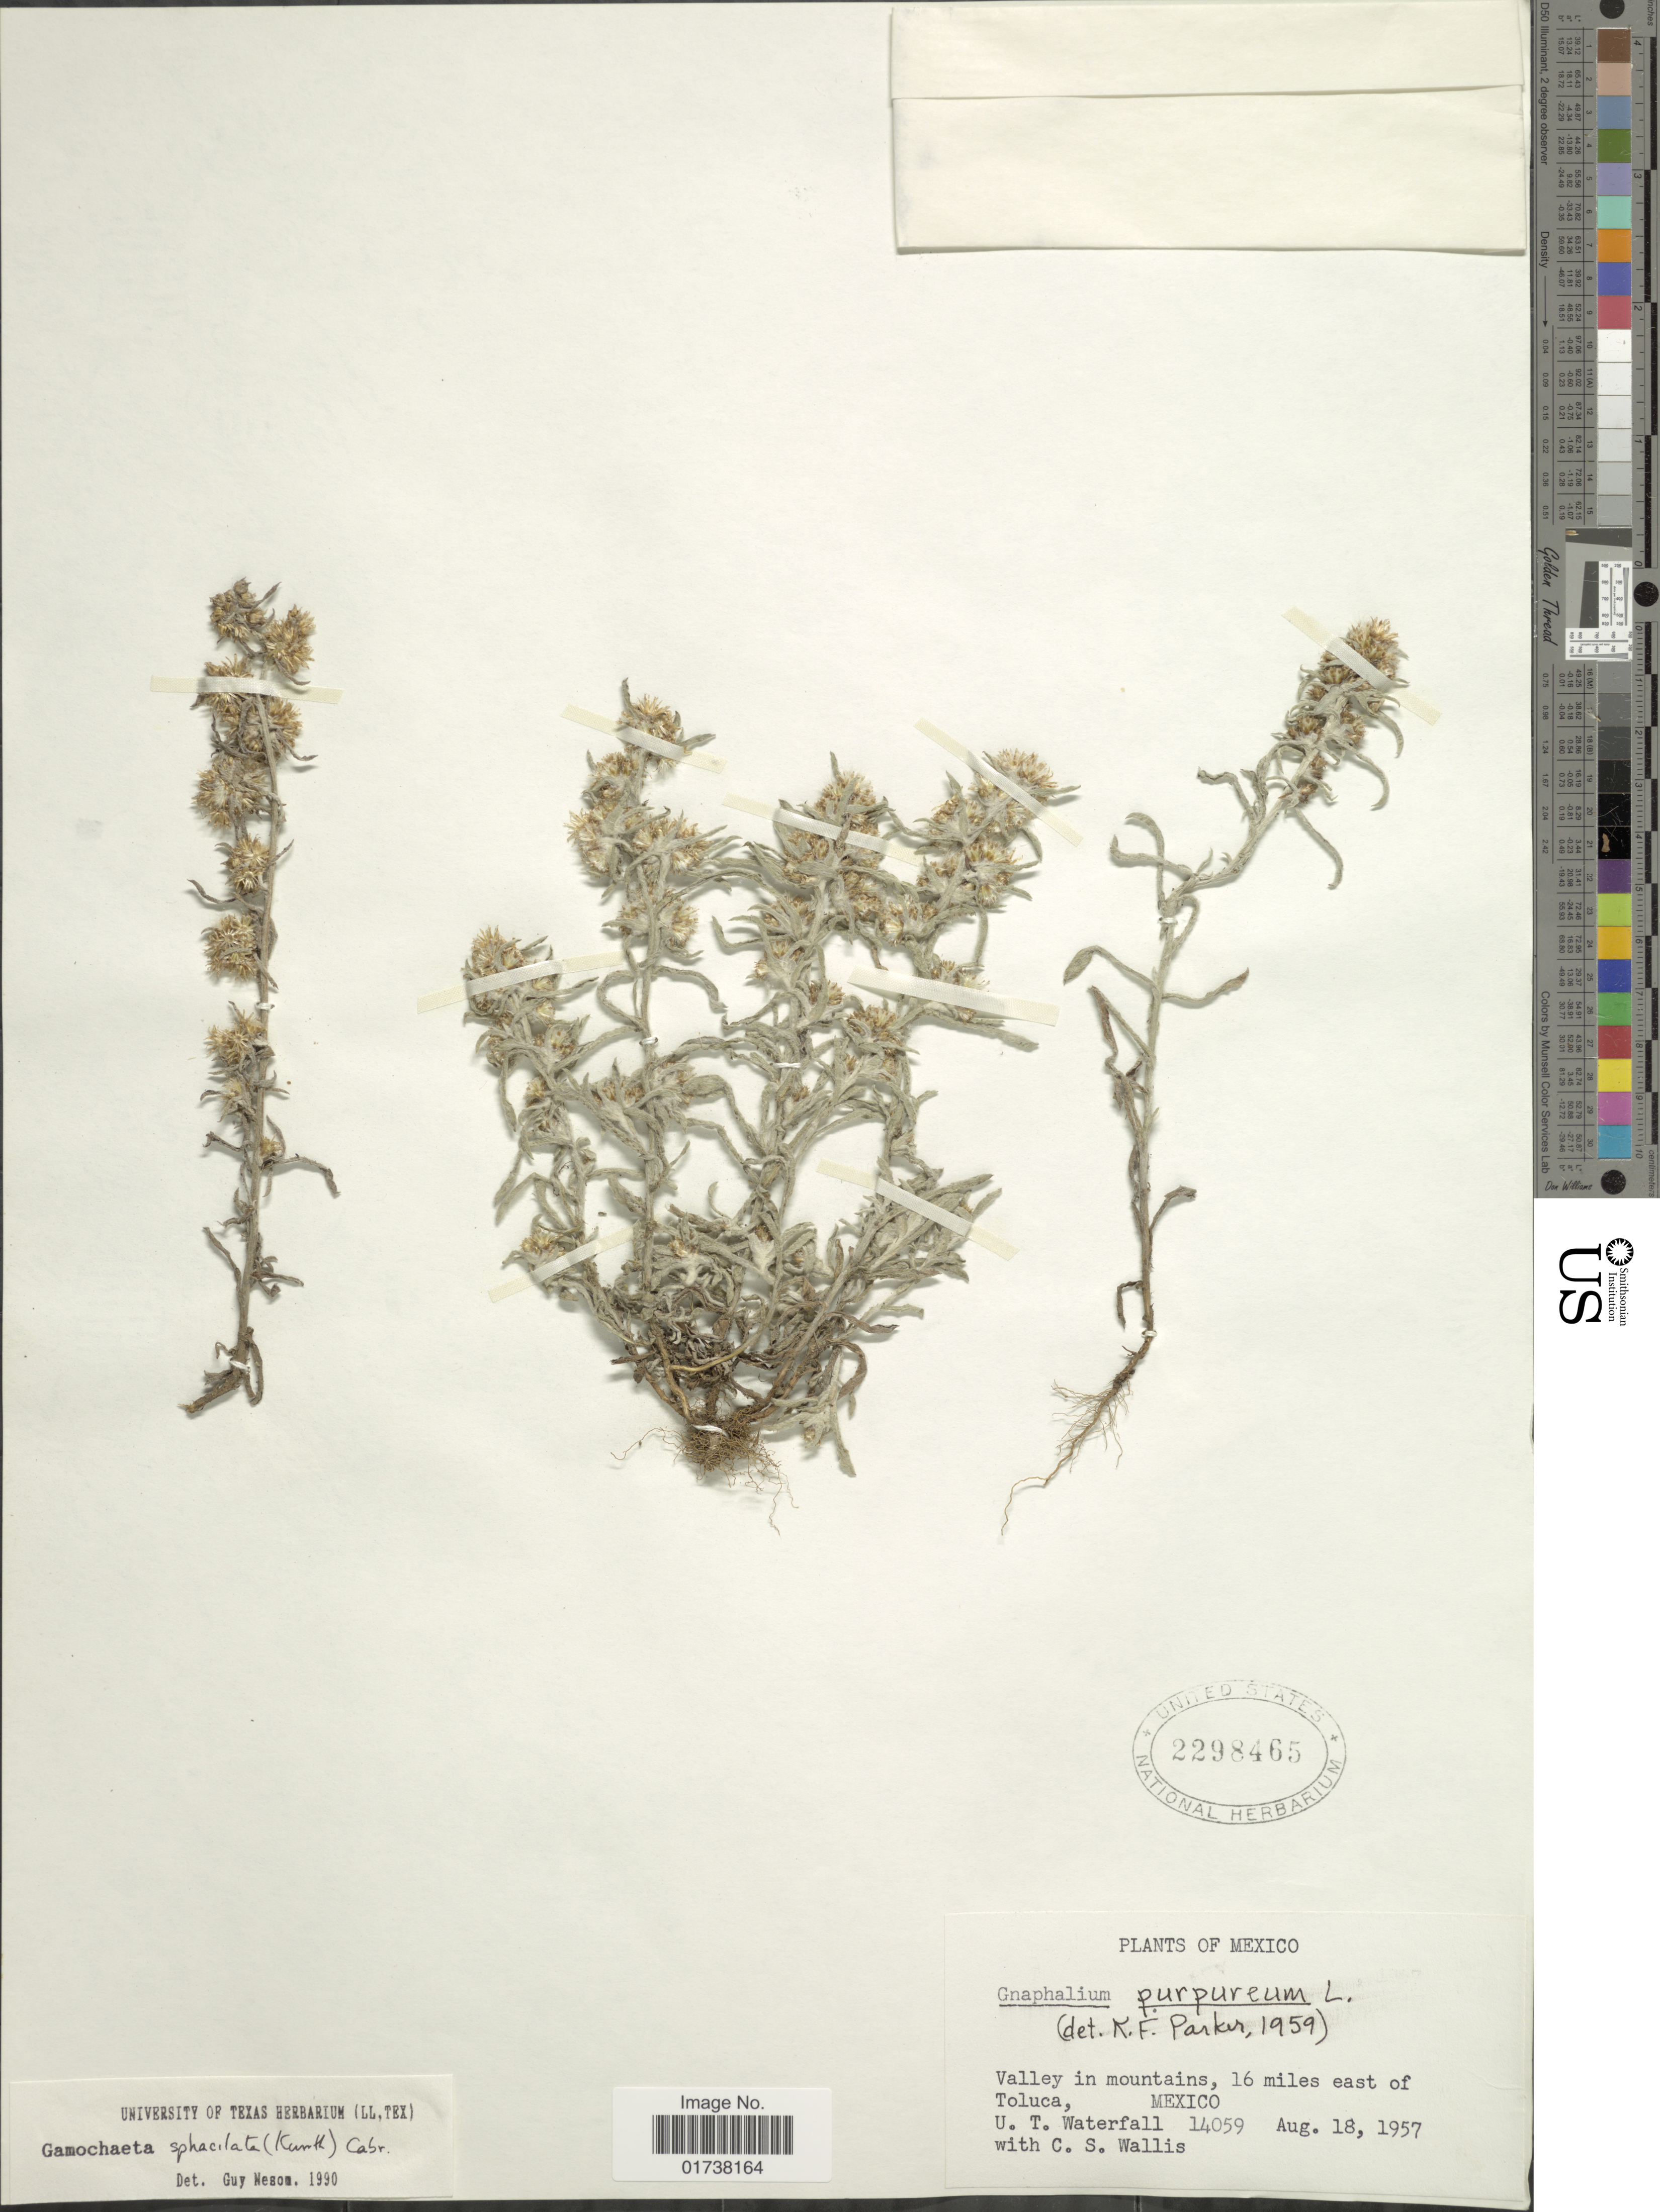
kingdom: Plantae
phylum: Tracheophyta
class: Magnoliopsida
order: Asterales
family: Asteraceae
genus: Gamochaeta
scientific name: Gamochaeta sphacilata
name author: (Kunth) Cabrera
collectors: U. T. Waterfall & C. S. Wallis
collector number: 14059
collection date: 1957-08-18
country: Mexico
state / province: México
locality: Valley in Mountains, 16 miles east of Toluca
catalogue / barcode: US 2298465